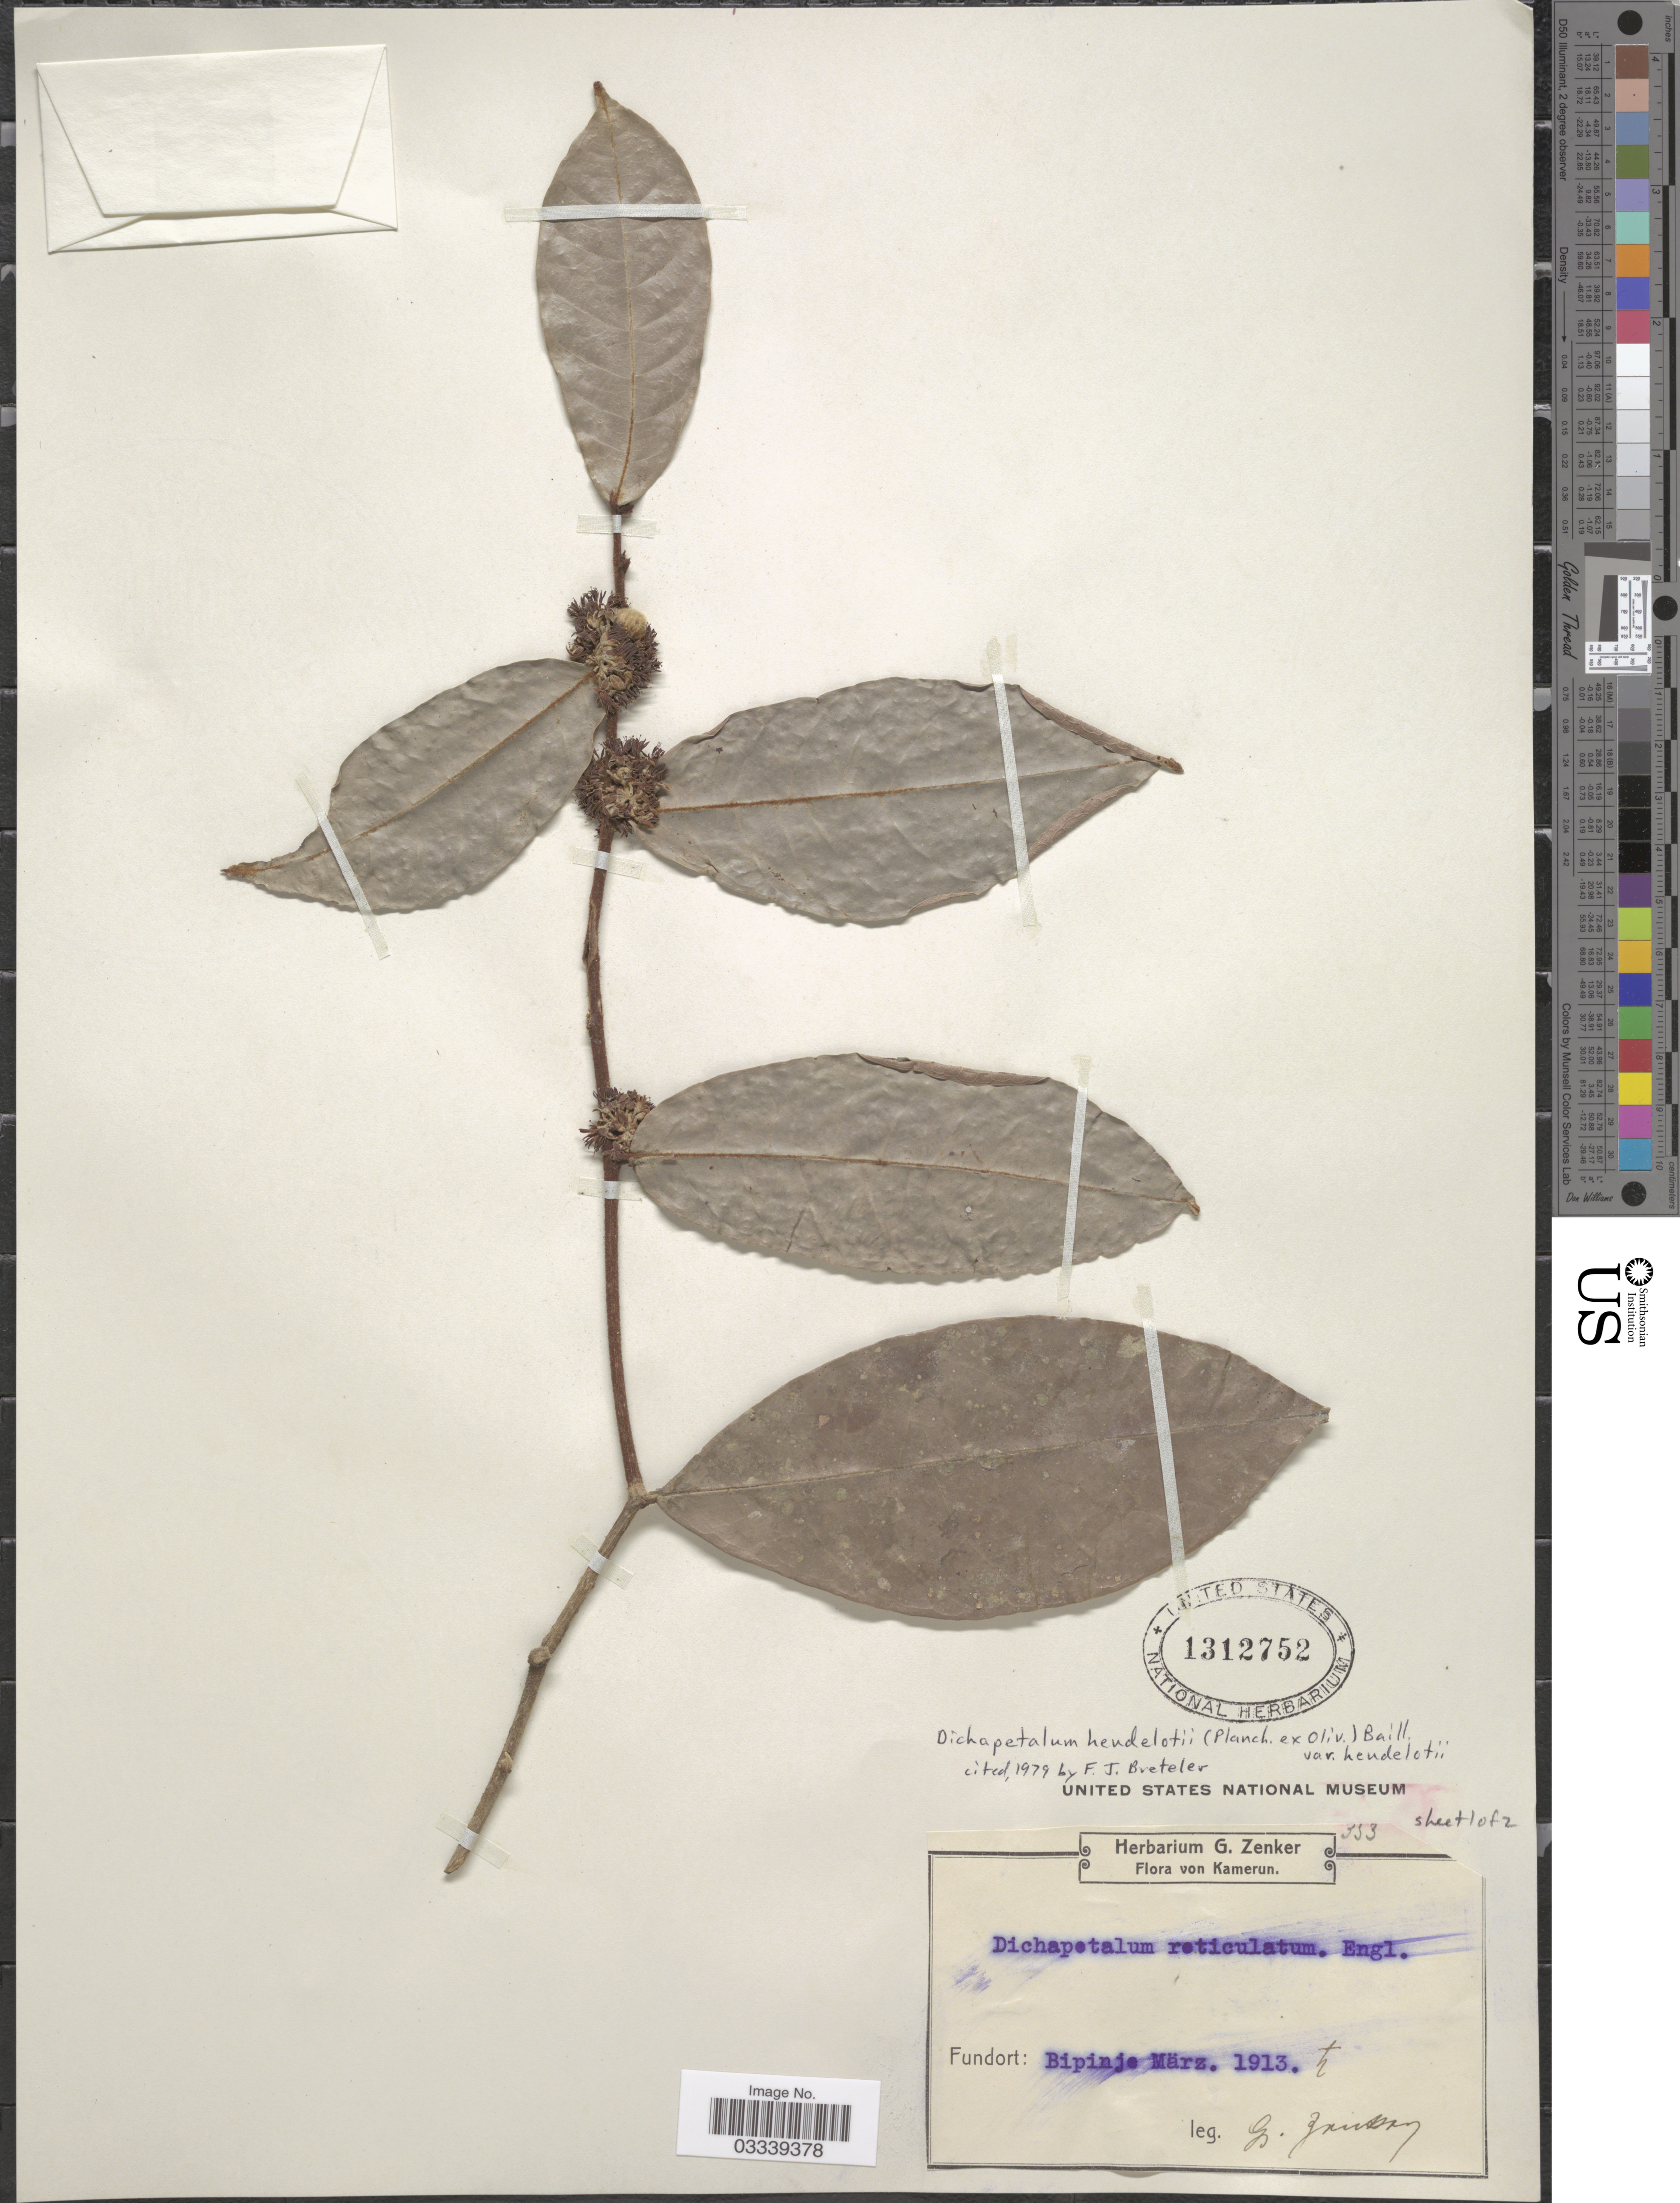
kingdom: Plantae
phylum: Tracheophyta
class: Magnoliopsida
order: Malpighiales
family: Dichapetalaceae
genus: Dichapetalum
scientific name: Dichapetalum heudelotii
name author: (Planch. ex Oliv.) Baill.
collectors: G. A. Zenker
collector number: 353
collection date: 1913-03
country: Cameroon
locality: Bipinje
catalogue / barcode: US 1312752